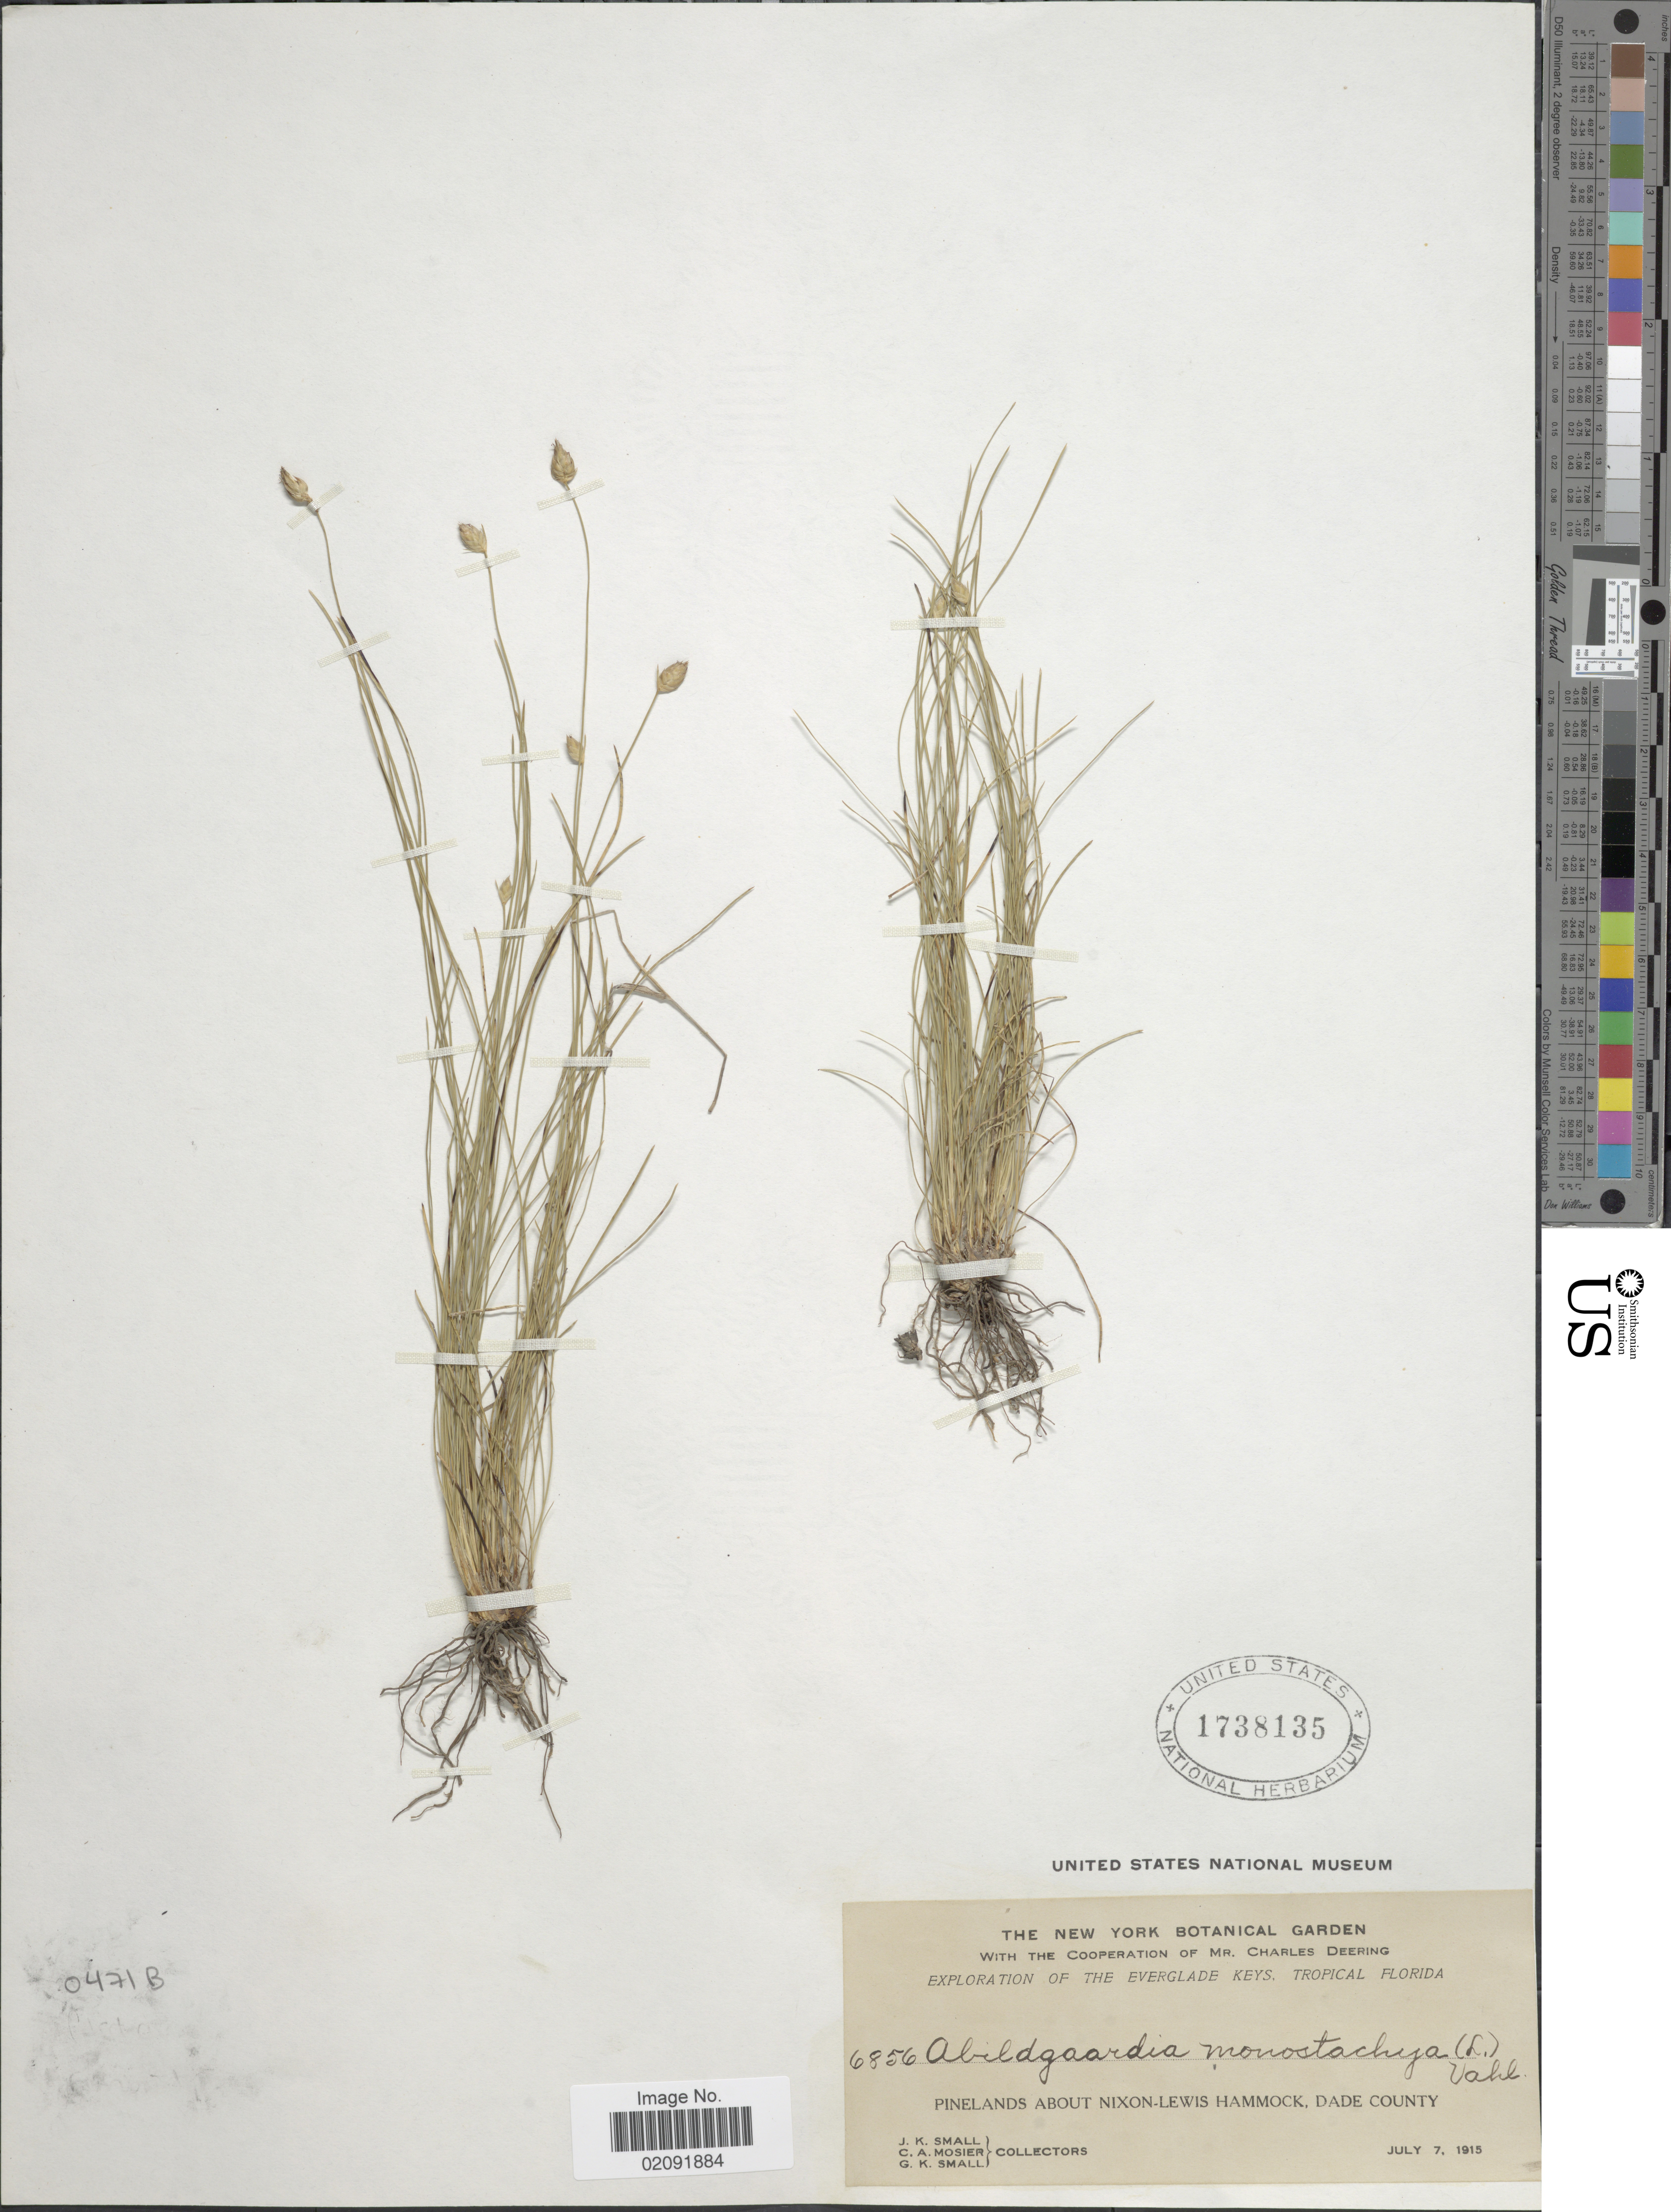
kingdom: Plantae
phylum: Tracheophyta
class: Liliopsida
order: Poales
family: Cyperaceae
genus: Abildgaardia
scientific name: Abildgaardia ovata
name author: (Burm. f.) Kral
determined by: Strong, Mark T., (BOT), Smithsonian Institution - National Museum of Natural History (UNITED STATES)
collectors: J. K. Small, C. A. Mosier & G. K. Small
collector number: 6856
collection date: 1915-07-07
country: United States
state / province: Florida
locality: The Everglades Keys, Pinelands about Nixon-Lewis Hammock, Dade County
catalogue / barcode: US 1738135